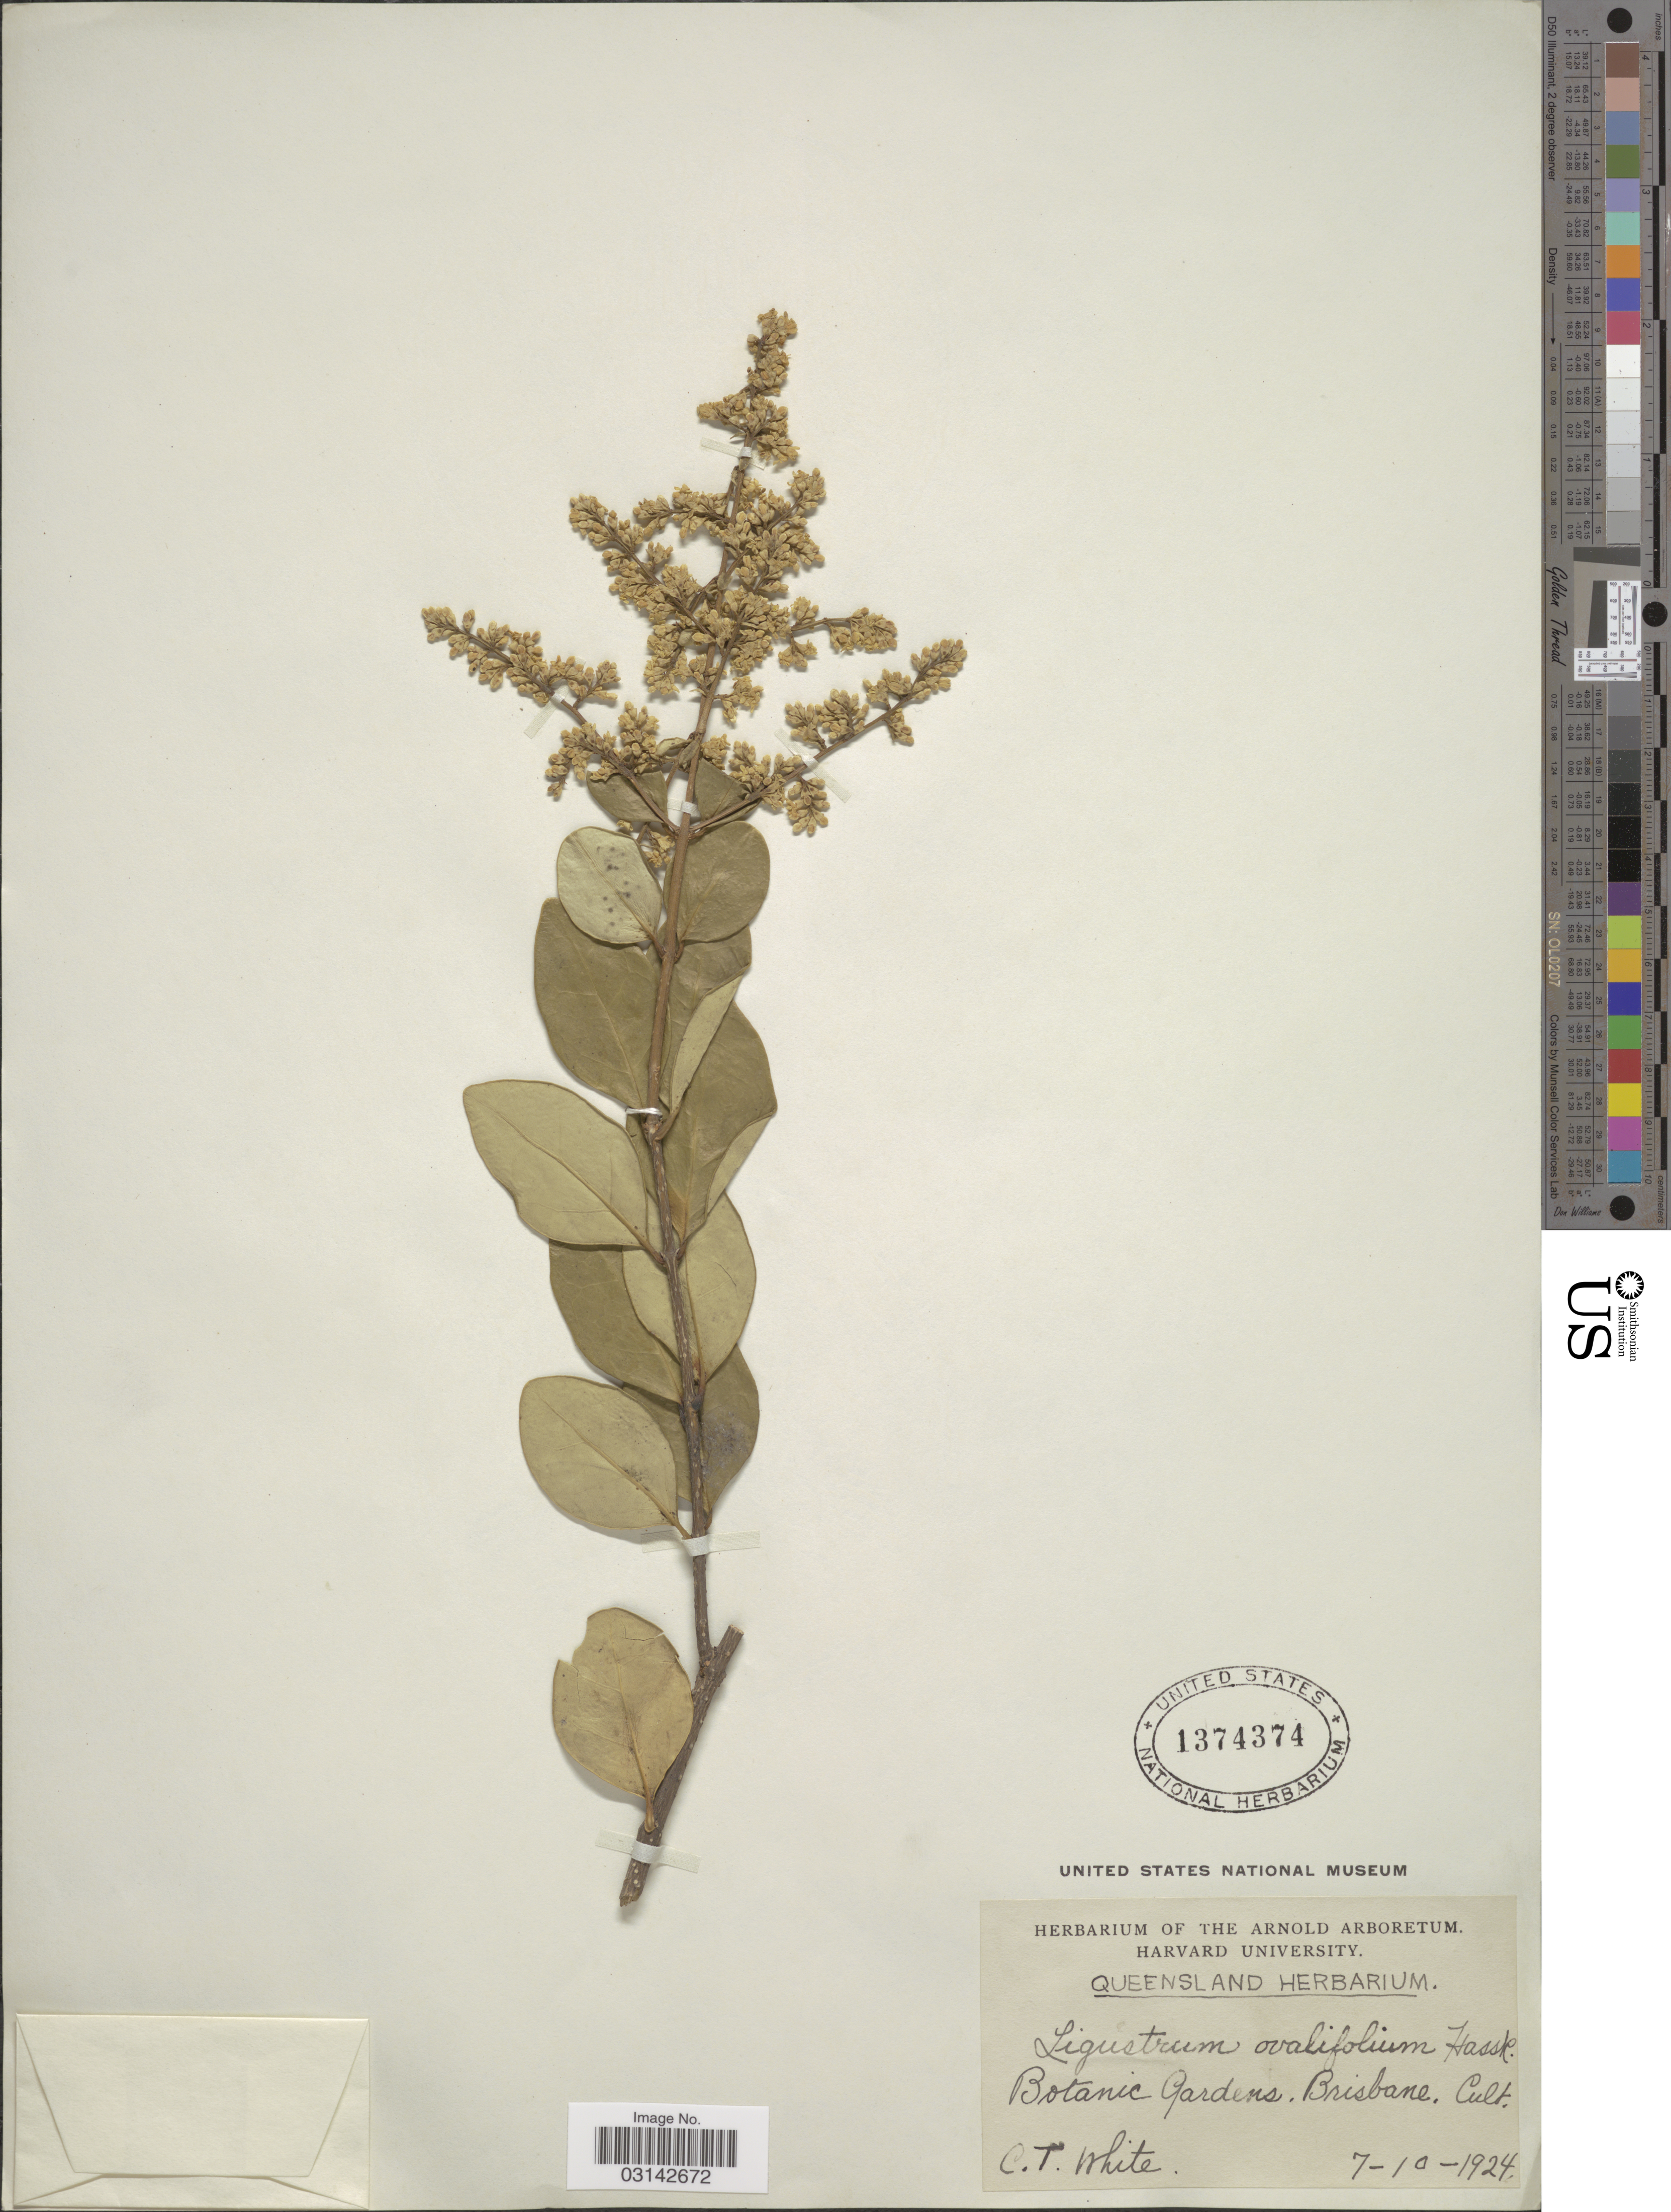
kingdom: Plantae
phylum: Tracheophyta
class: Magnoliopsida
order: Lamiales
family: Oleaceae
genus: Ligustrum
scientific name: Ligustrum ovalifolium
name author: Hassk.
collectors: C. T. White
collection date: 1924-10-07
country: Australia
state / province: Queensland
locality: Botanic Gardens, Brisbane.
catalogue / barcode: US 1374374